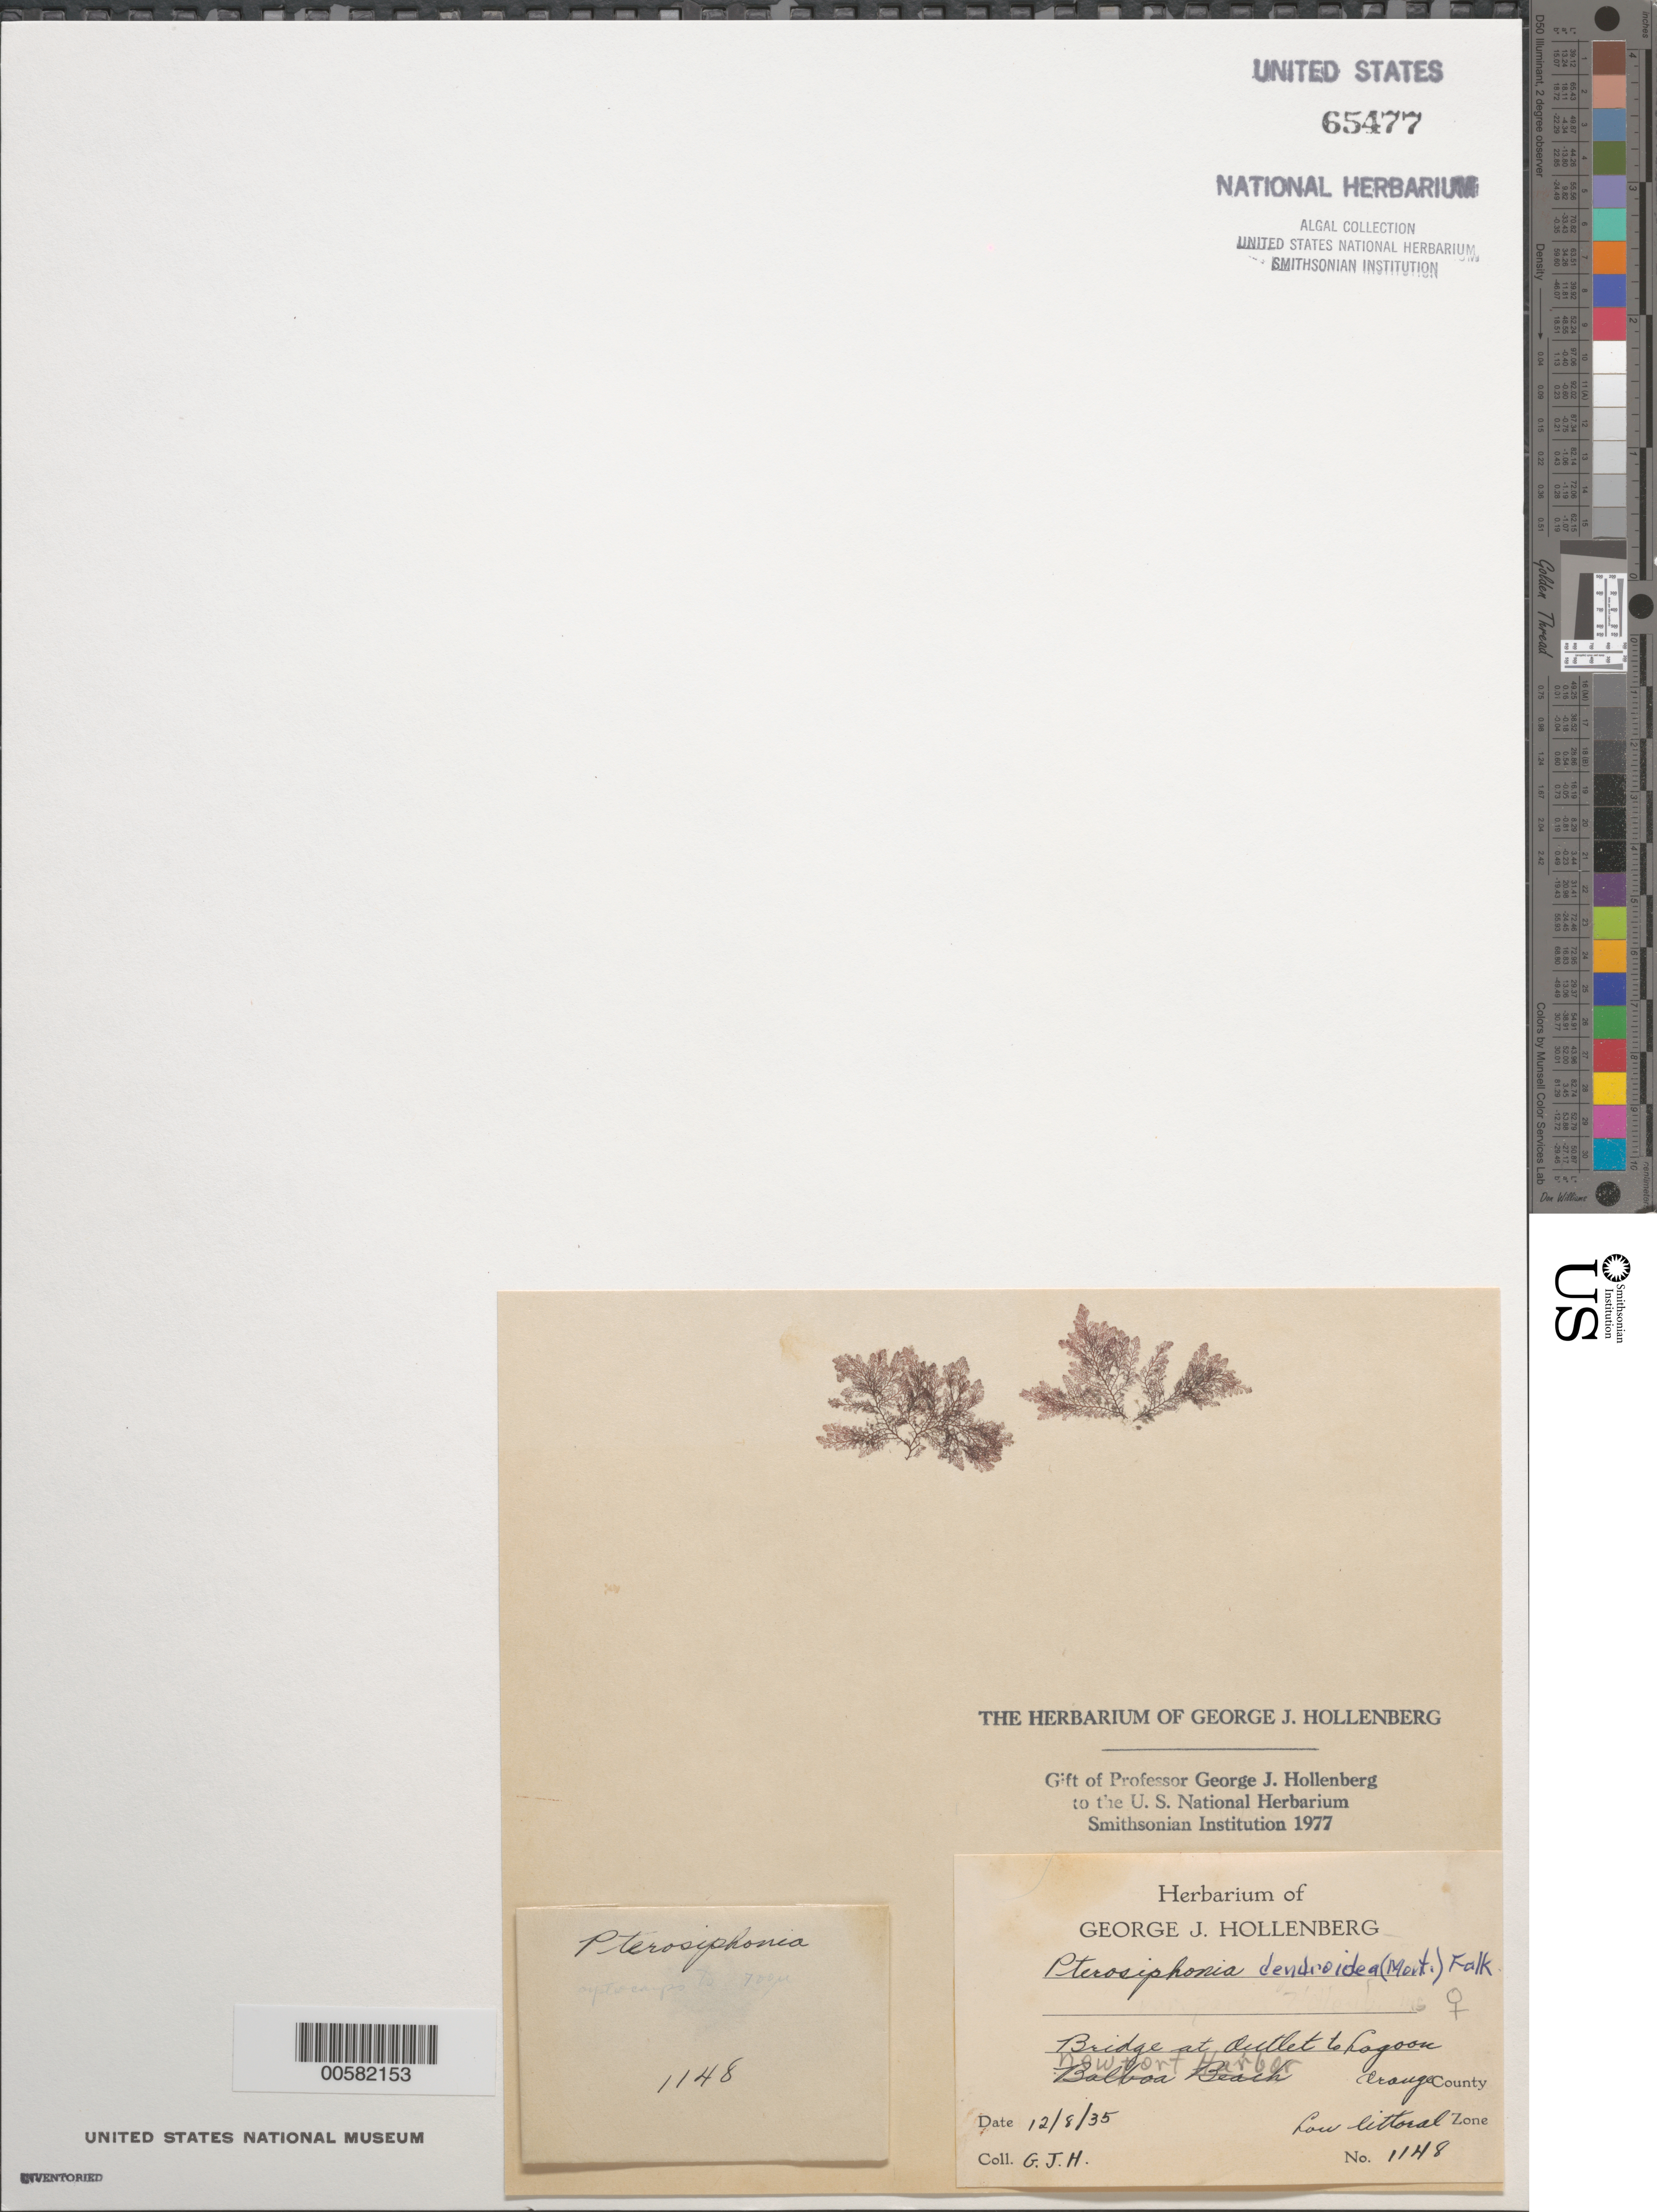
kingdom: Plantae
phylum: Rhodophyta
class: Florideophyceae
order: Ceramiales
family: Rhodomelaceae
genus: Symphyocladiella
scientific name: Symphyocladiella dendroidea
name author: (Montagne) Bustamante et al.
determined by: Algae name updating Project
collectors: G. Hollenberg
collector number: GJH 1148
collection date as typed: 08 Dec 1935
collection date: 1935-12-08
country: United States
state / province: California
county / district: Orange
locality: Newport Harbor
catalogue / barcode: US 65477